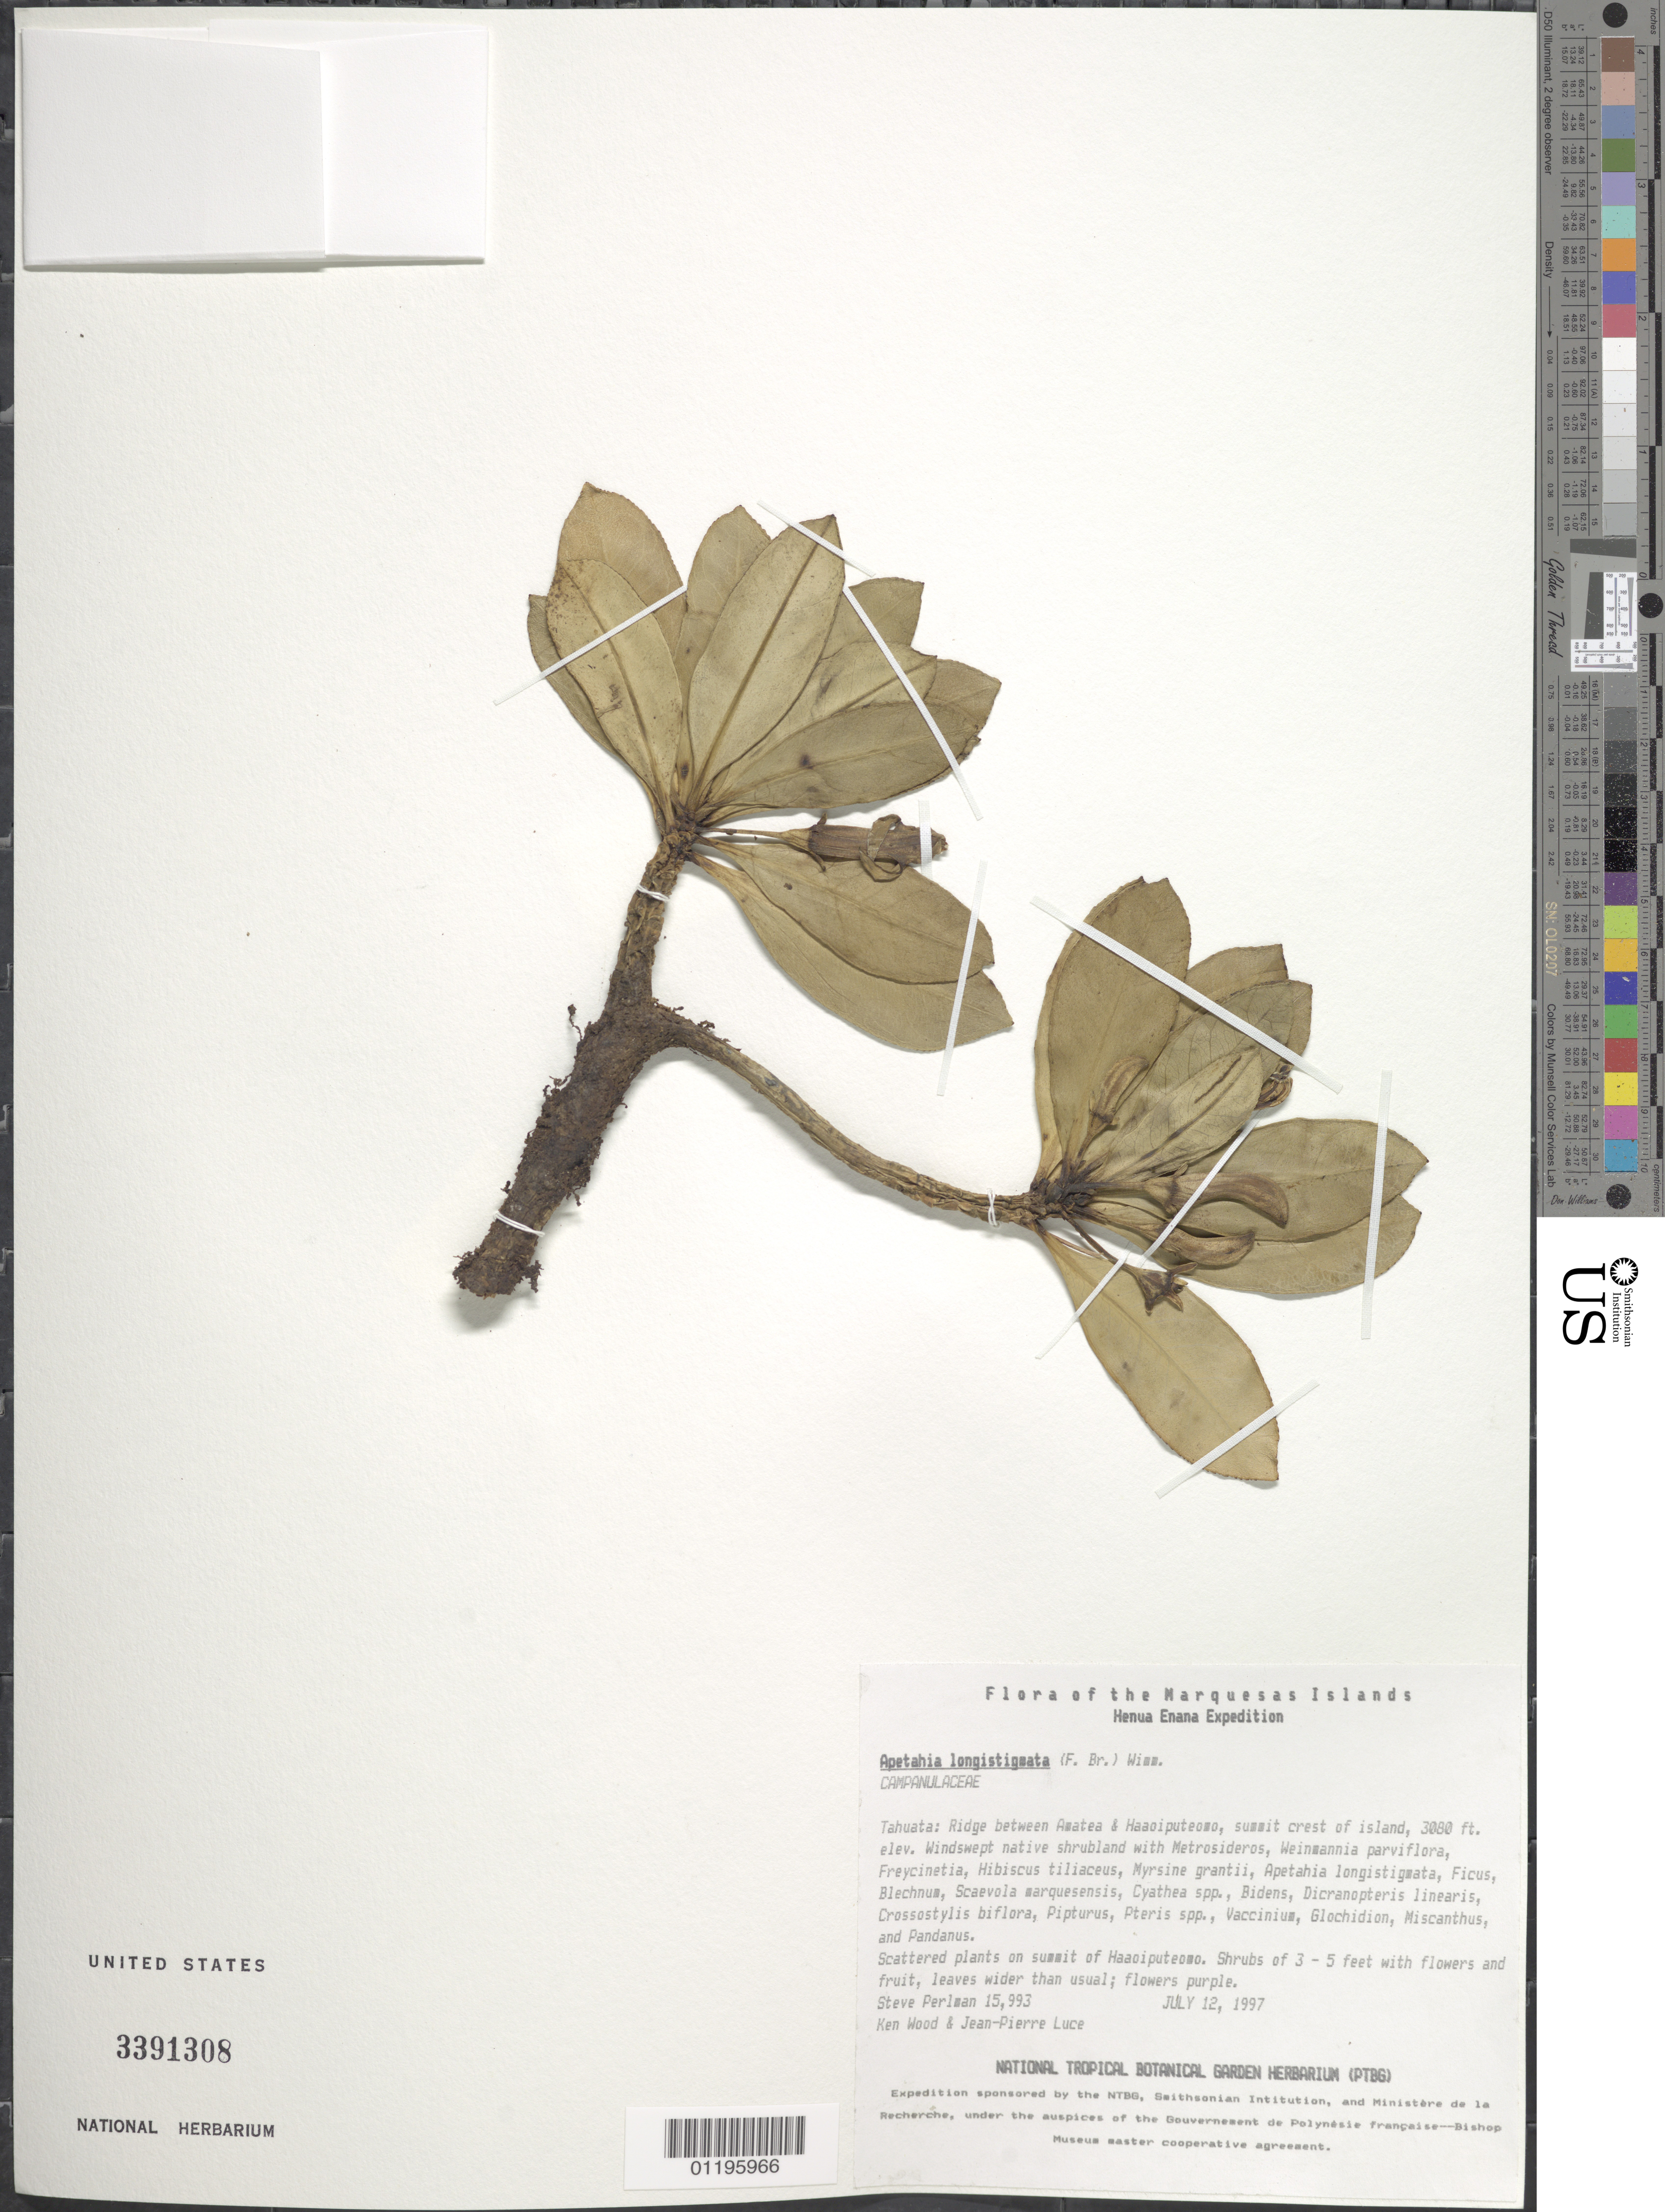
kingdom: Plantae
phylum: Tracheophyta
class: Magnoliopsida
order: Asterales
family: Campanulaceae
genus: Apetahia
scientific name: Apetahia longistigmata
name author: (F. Br.) E. Wimm.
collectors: S. P. Perlman, K. R. Wood & J. Luce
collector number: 15993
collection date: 1997-07-12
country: French Polynesia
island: Tahuata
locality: Ridge between Amatea & Haaoiputeomo, summit crest of island, on summit of Haaoiputeomo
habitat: Windswept native shrubland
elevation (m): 939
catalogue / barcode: US 3391308